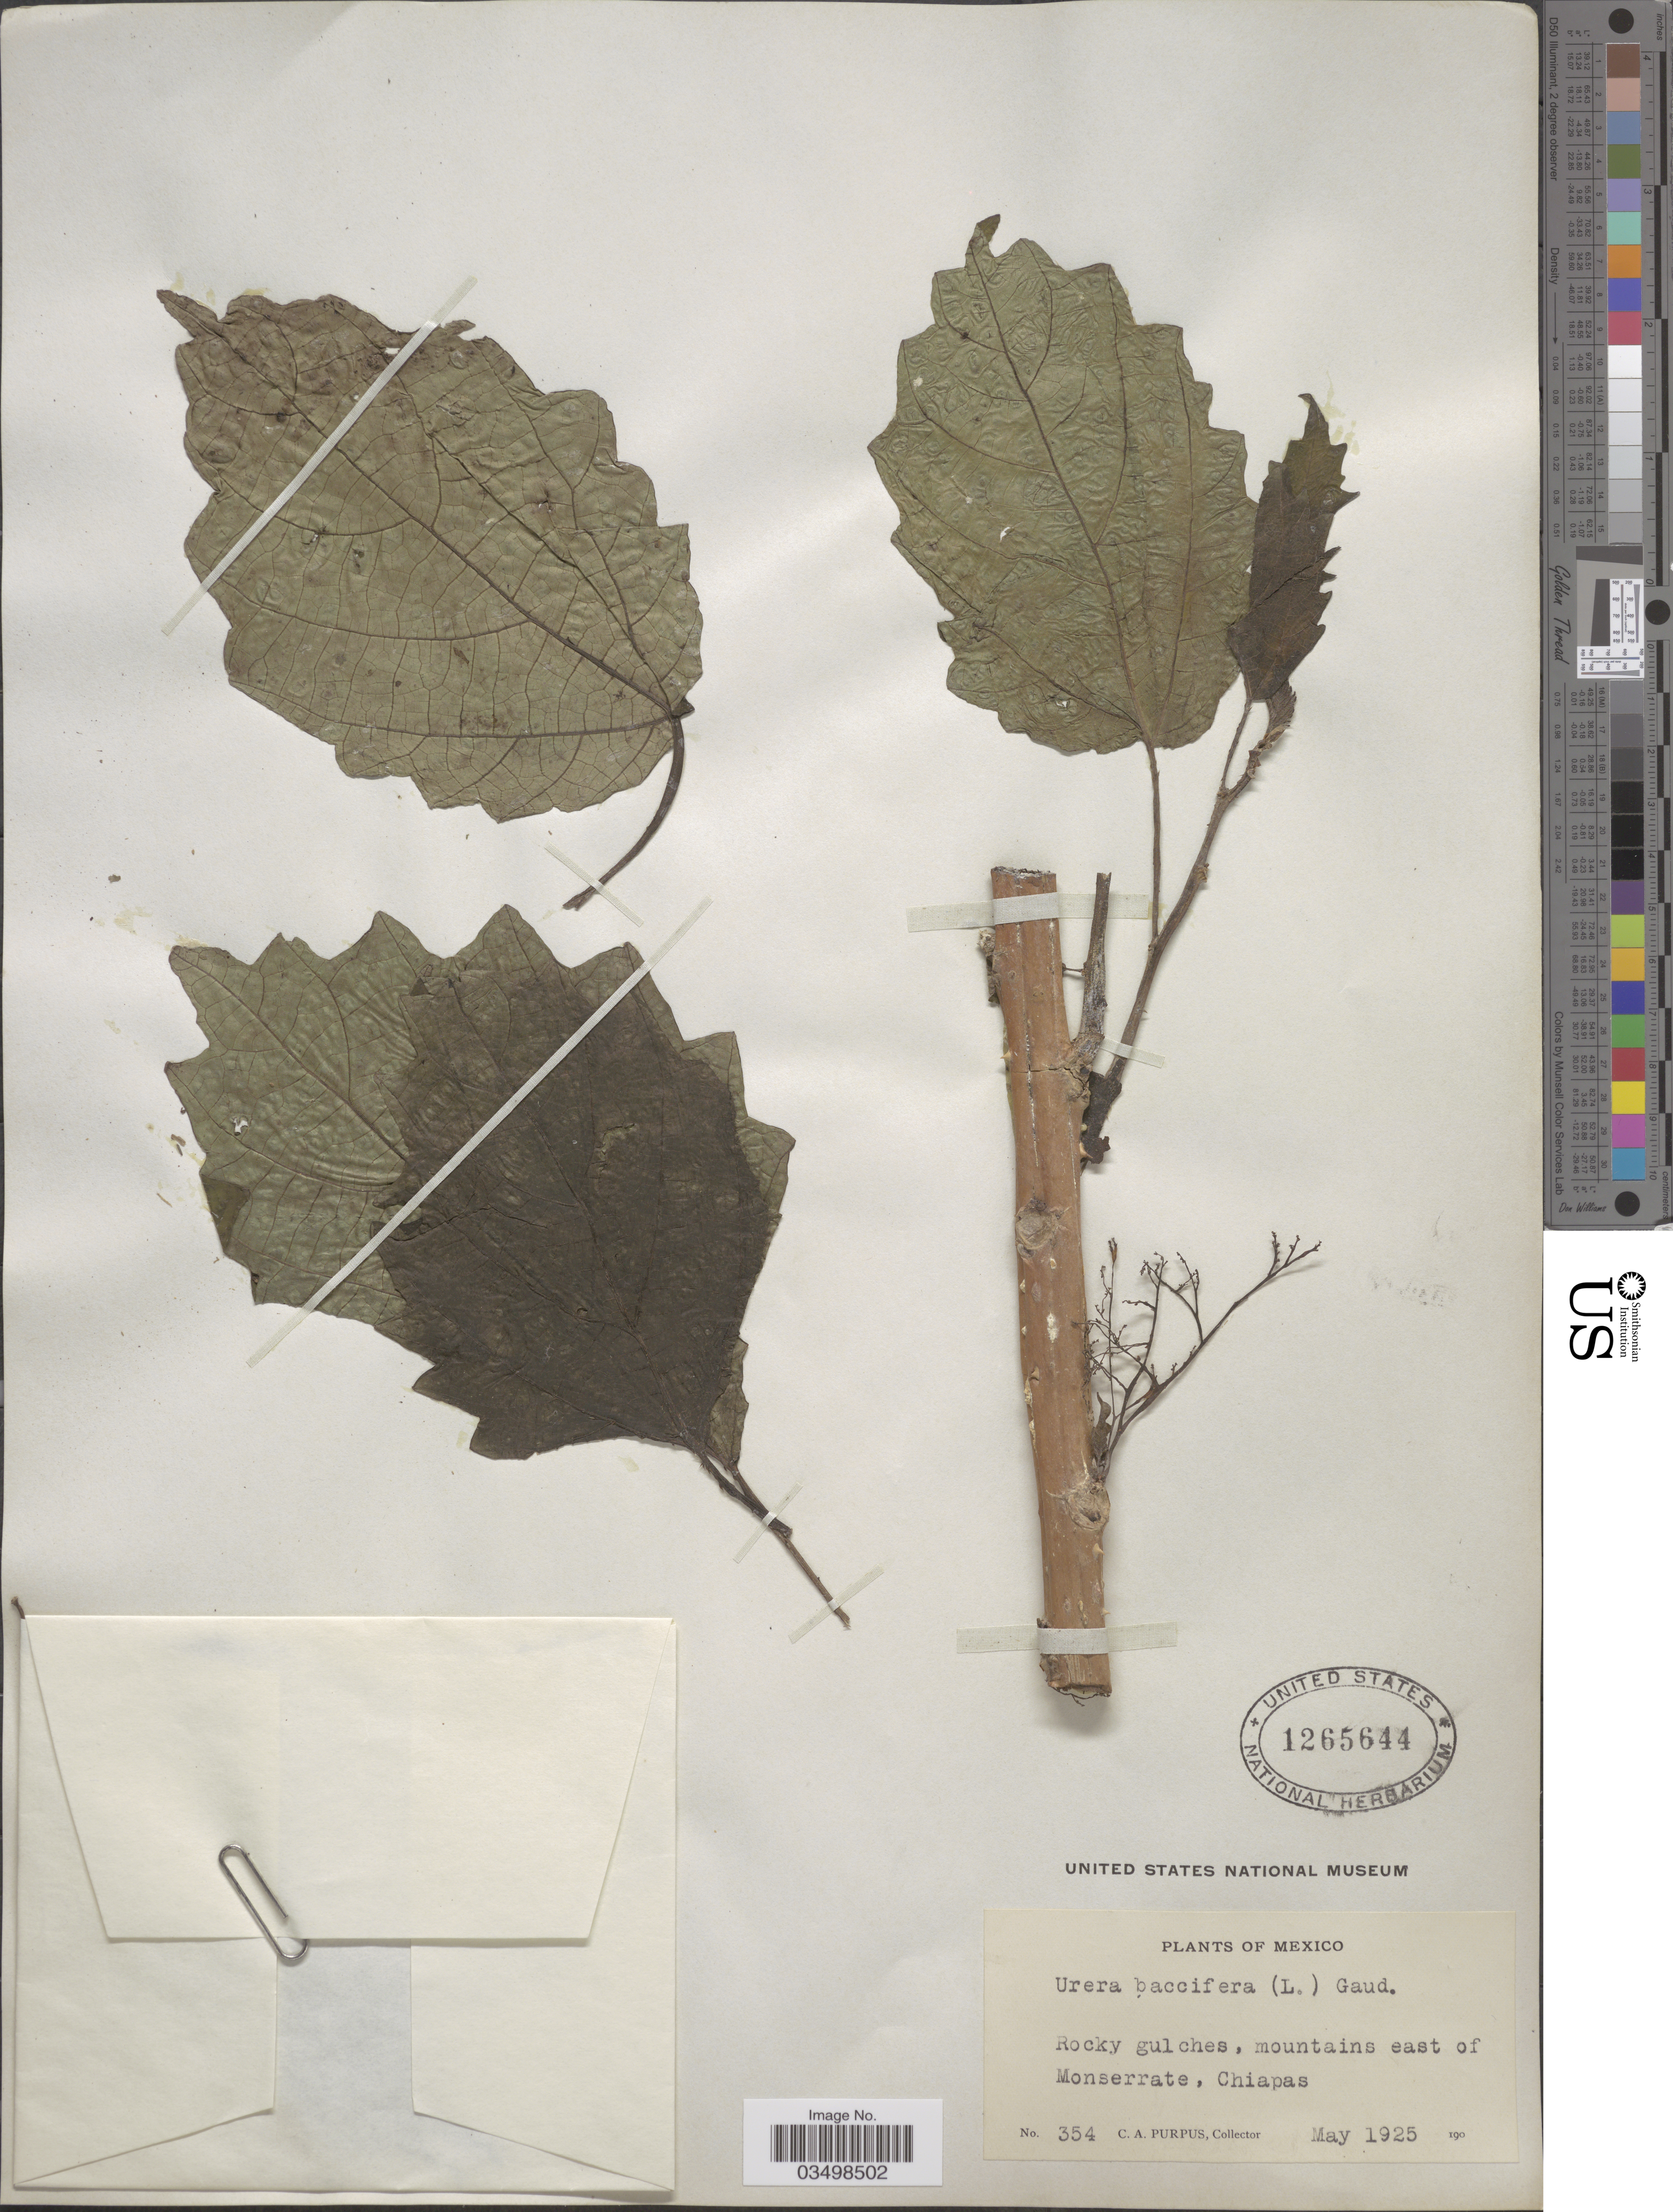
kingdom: Plantae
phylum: Tracheophyta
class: Magnoliopsida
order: Rosales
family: Urticaceae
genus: Urera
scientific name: Urera baccifera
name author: (L.) Gaudich. ex Wedd.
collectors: C. A. Purpus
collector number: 354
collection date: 1925-05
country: Mexico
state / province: Chiapas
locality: Mountains east of Monserrate.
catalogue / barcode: US 1265644